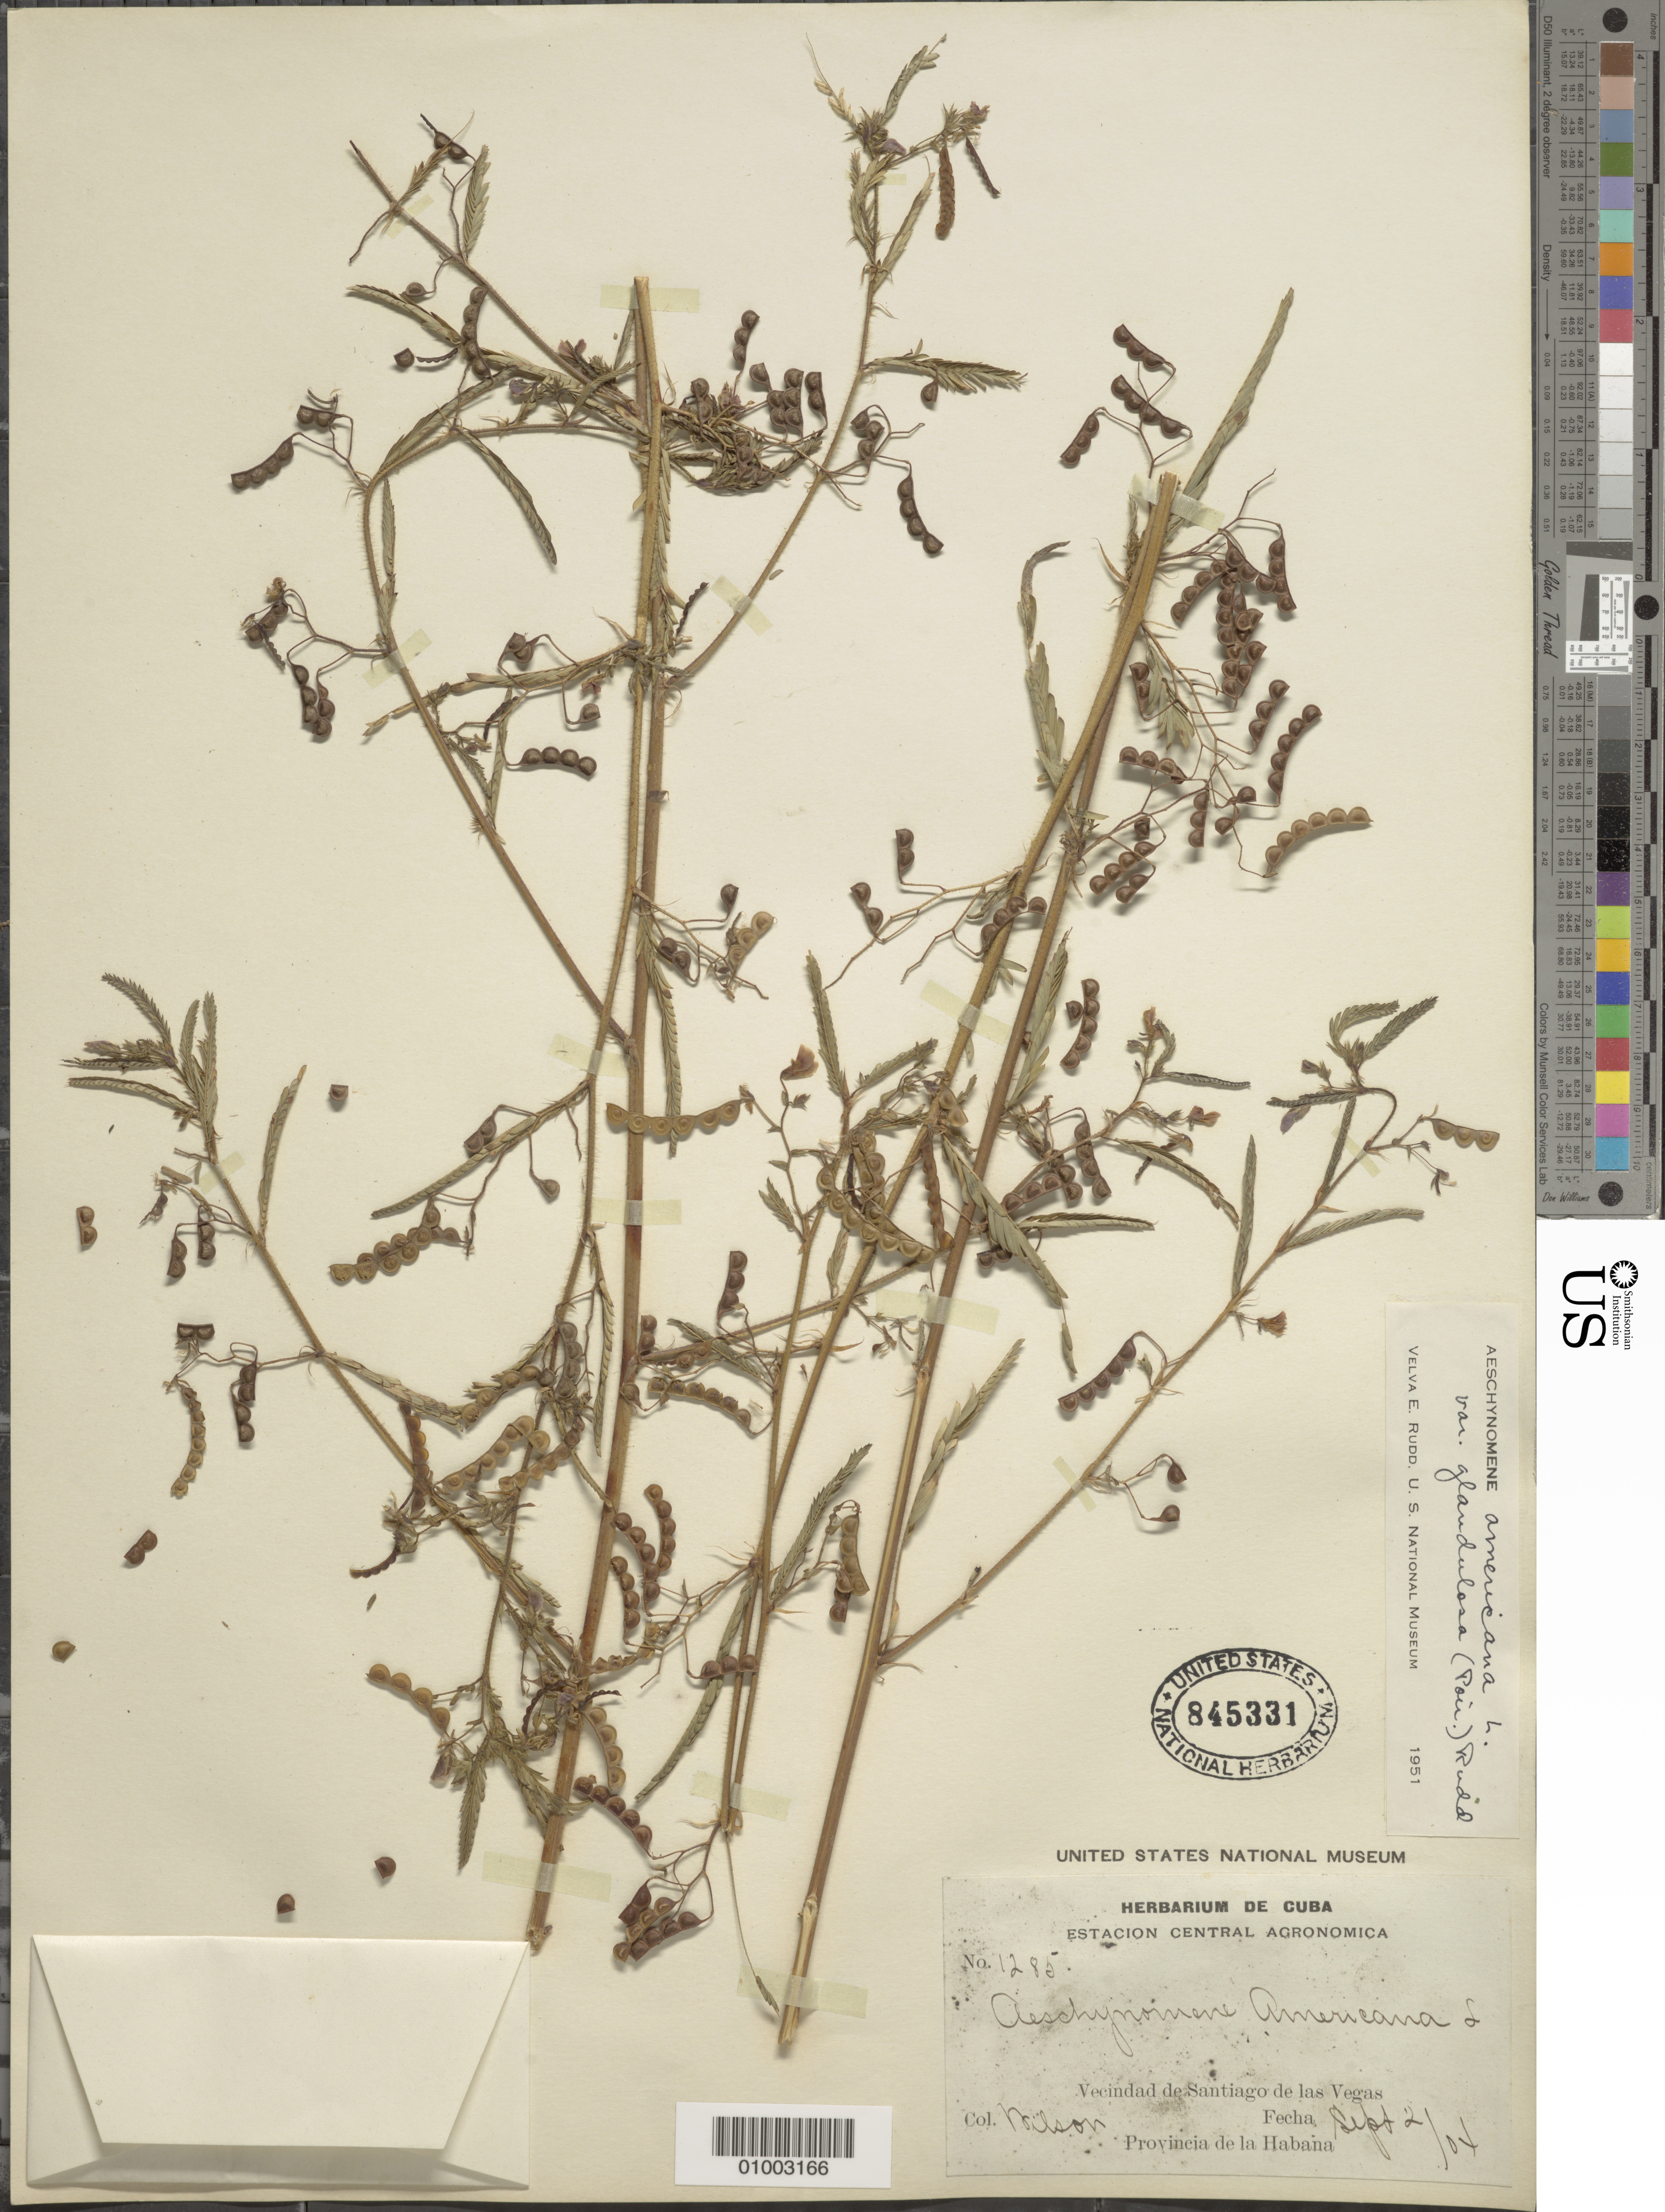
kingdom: Plantae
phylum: Tracheophyta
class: Magnoliopsida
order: Fabales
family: Fabaceae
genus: Aeschynomene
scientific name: Aeschynomene americana var. glandulosa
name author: (Poir.) Rudd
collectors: -- Wilson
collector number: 1285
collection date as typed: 02 Sep 1904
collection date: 1904-09-02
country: Cuba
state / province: La Habana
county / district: Municipio Boyeros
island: Cuba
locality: Santiago de las Vegas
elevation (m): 97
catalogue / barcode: US 845331